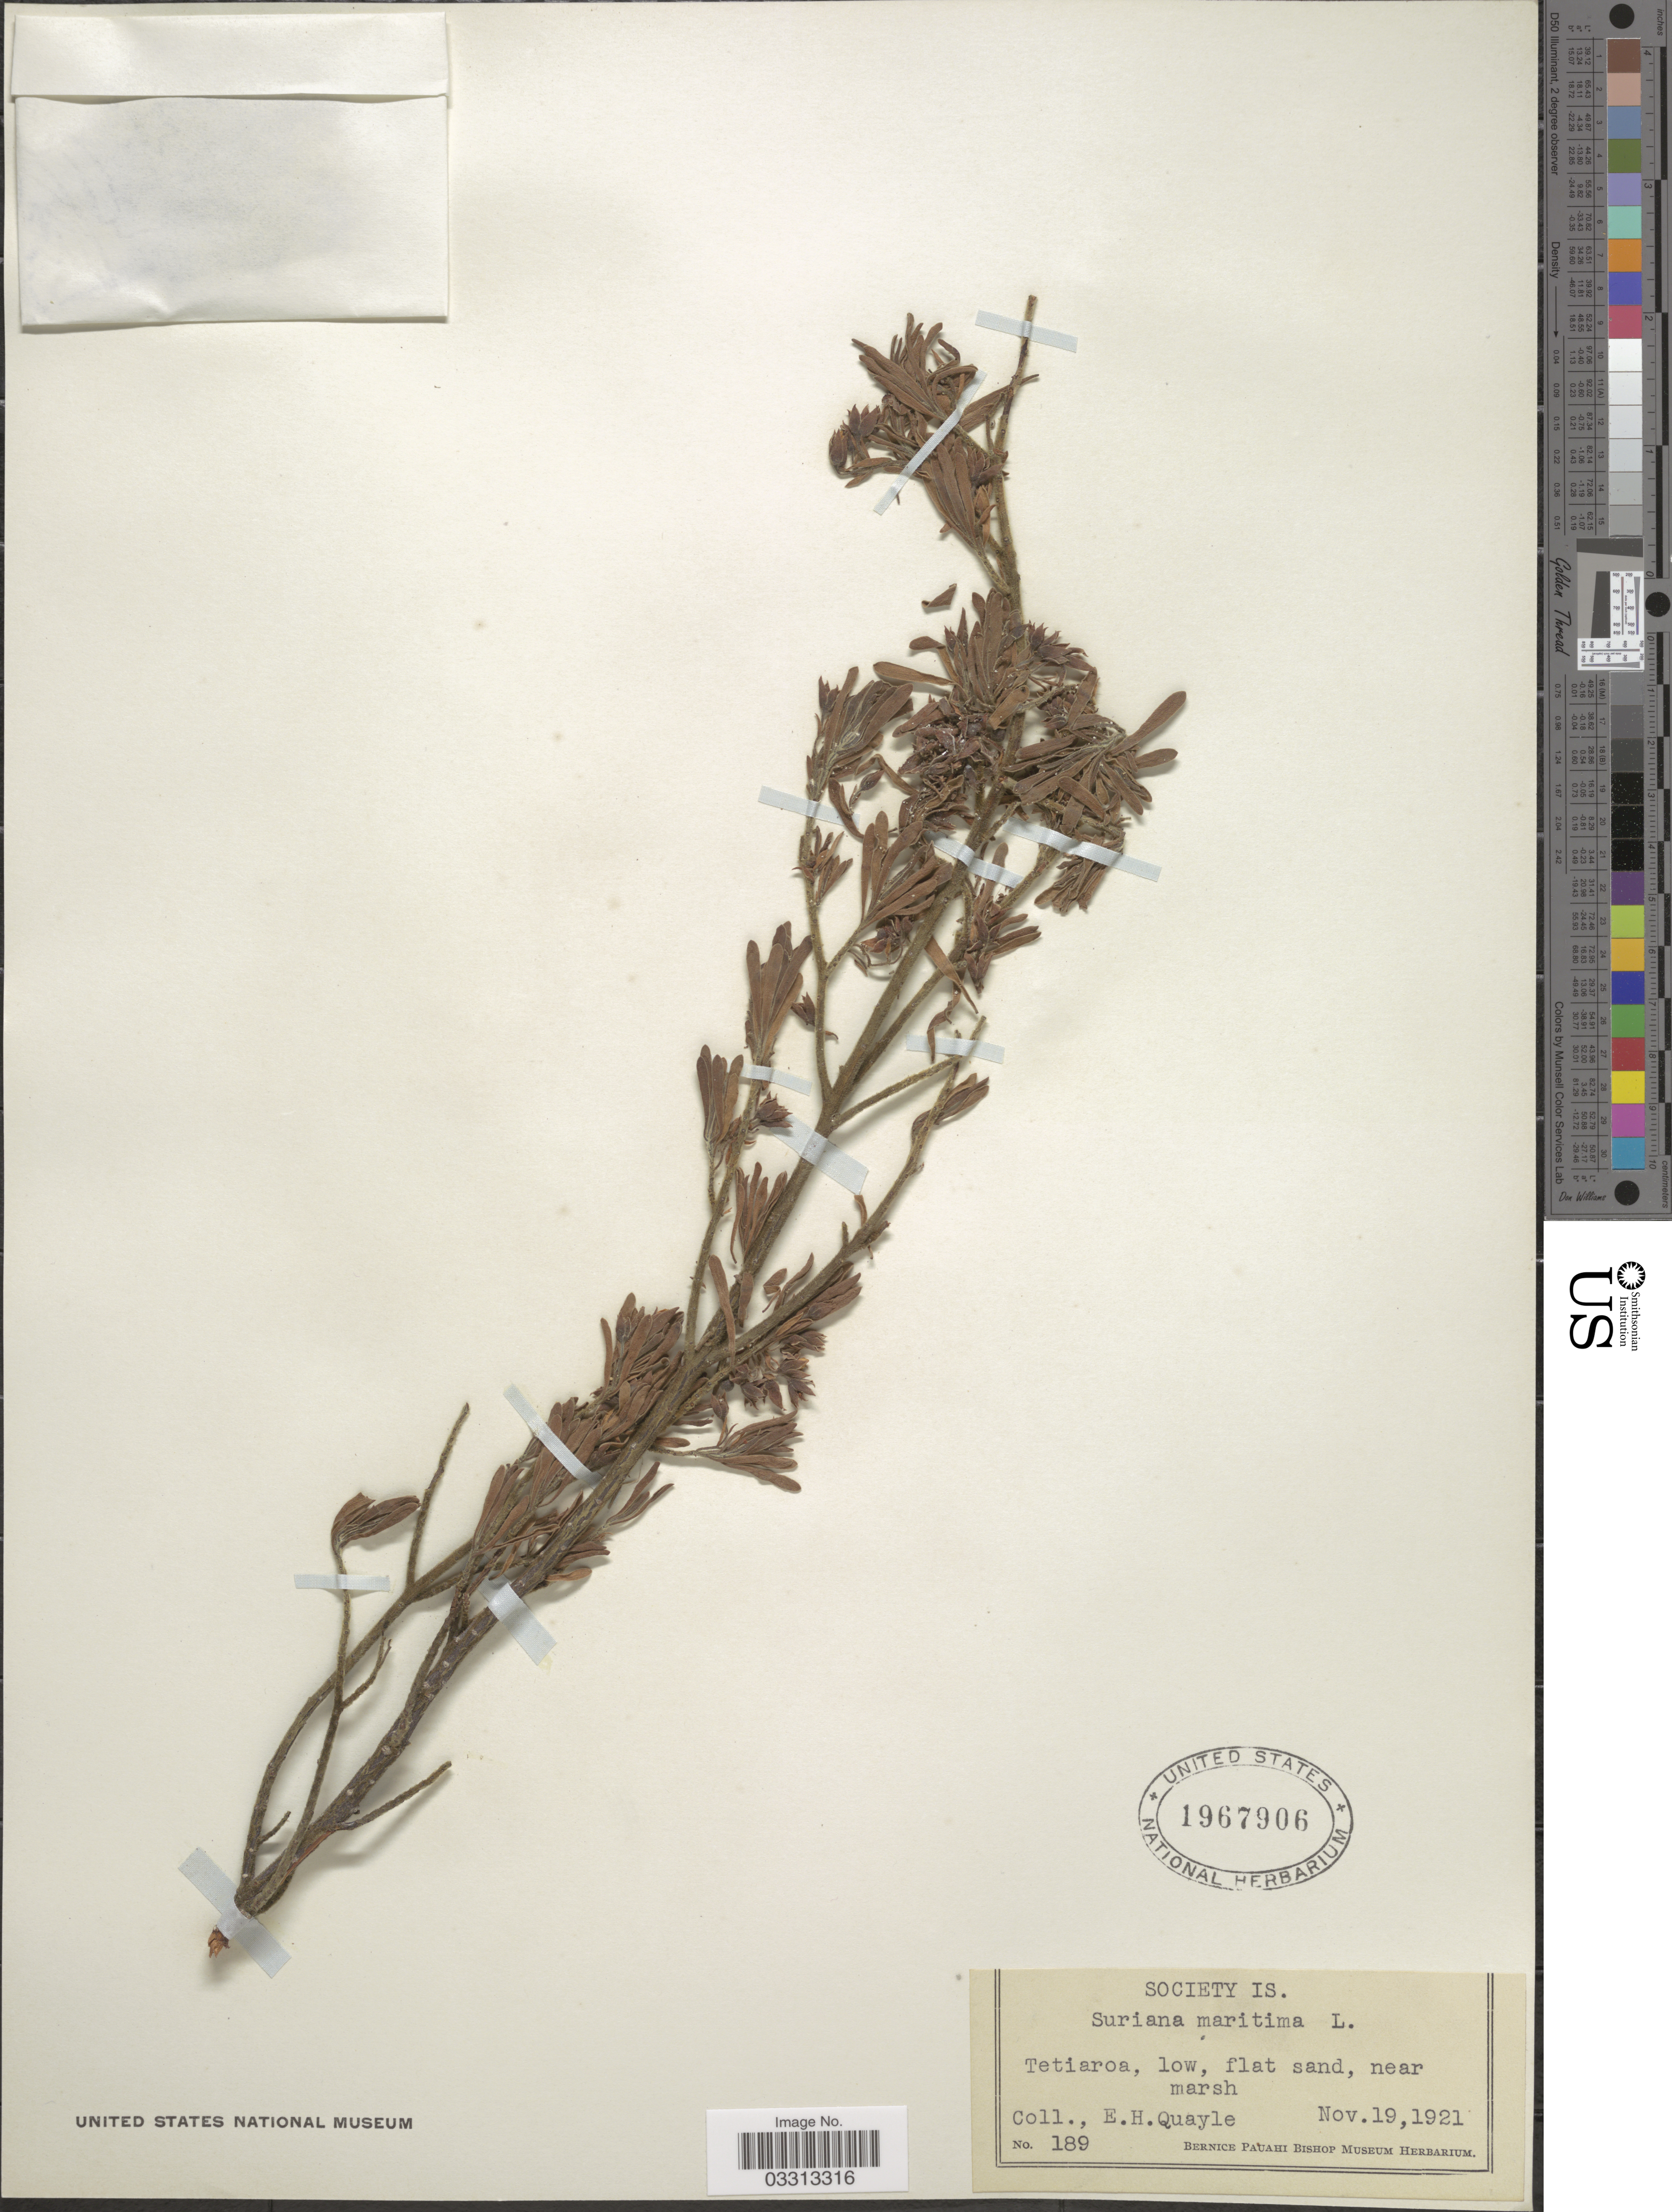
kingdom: Plantae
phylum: Tracheophyta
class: Magnoliopsida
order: Fabales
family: Surianaceae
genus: Suriana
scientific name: Suriana maritima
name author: L.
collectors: E. Quayle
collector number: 189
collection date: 1921-11-19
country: French Polynesia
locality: Society Is. Tetiaroa.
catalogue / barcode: US 1967906